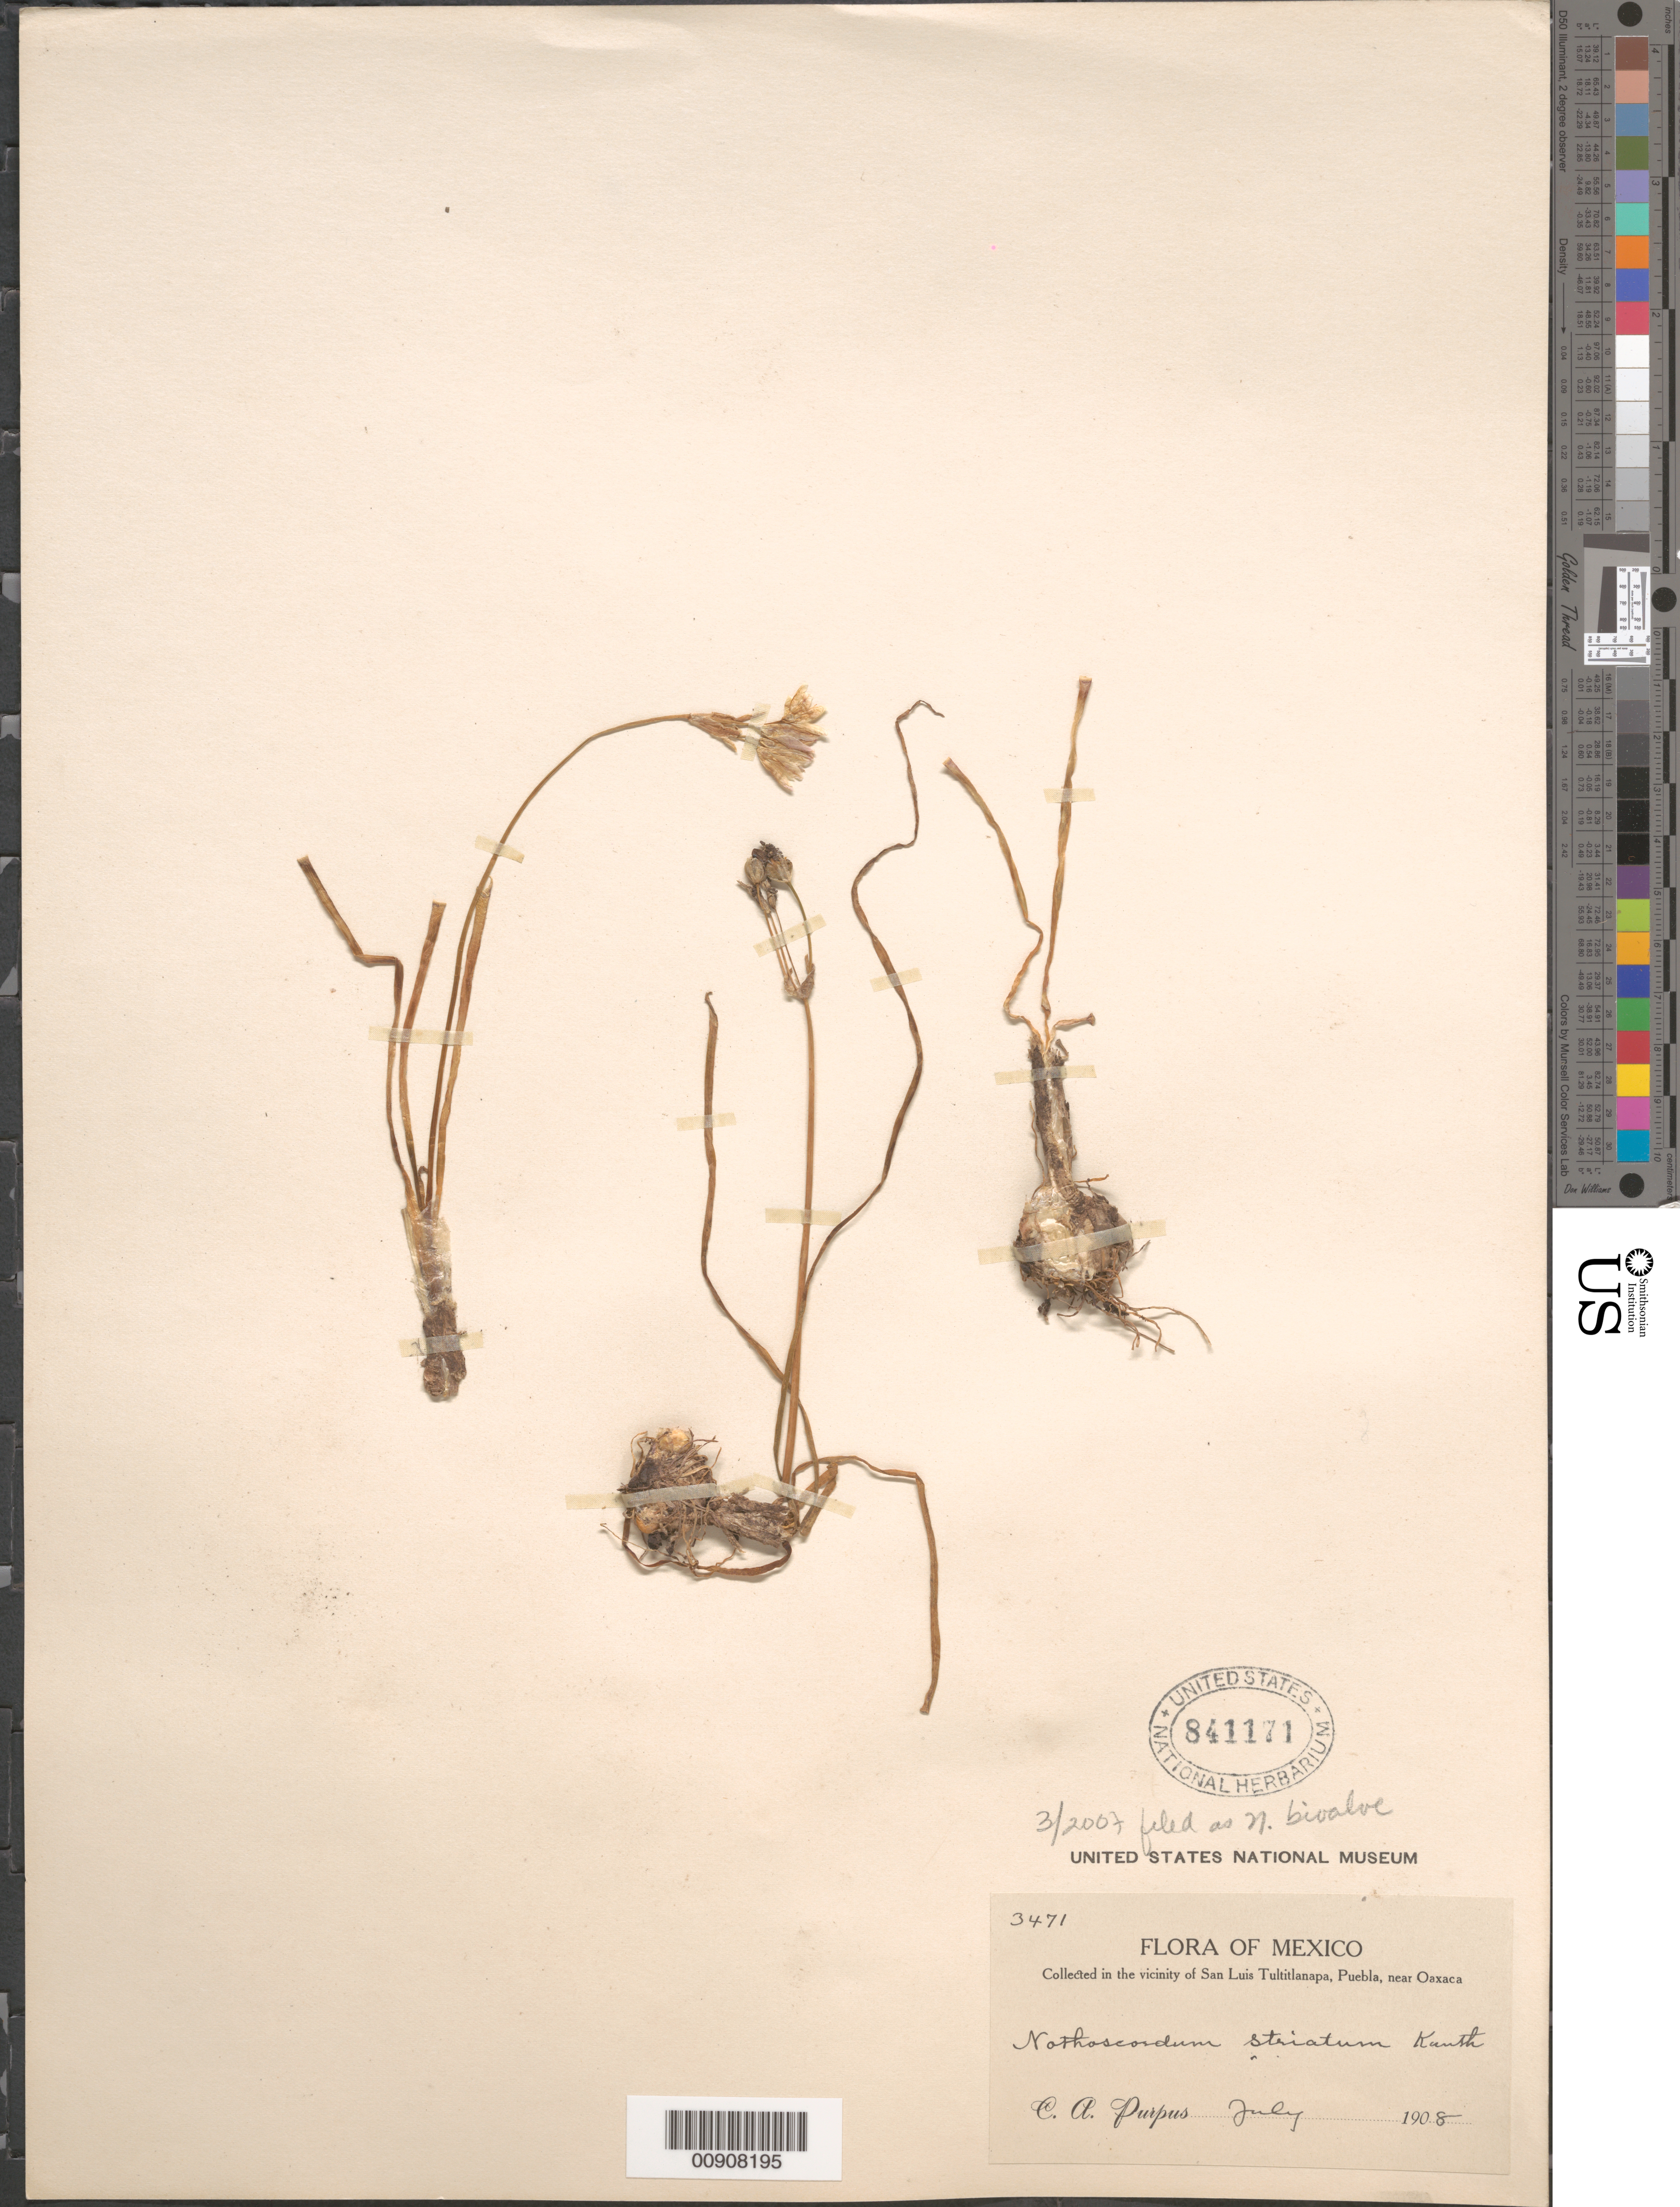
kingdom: Plantae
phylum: Tracheophyta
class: Liliopsida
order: Asparagales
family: Amaryllidaceae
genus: Nothoscordum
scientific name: Nothoscordum bivalve var. bivalve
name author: (L.) Britton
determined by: Strong, M. T., (US), Smithsonian Institution - National Museum of Natural History (UNITED STATES)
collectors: C. A. Purpus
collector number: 3471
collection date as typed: Jul 1908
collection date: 1908-07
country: Mexico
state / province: Puebla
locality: Vicinity of San Luis Tultitlanapa, Puebla, near Oaxaca.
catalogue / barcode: US 841171